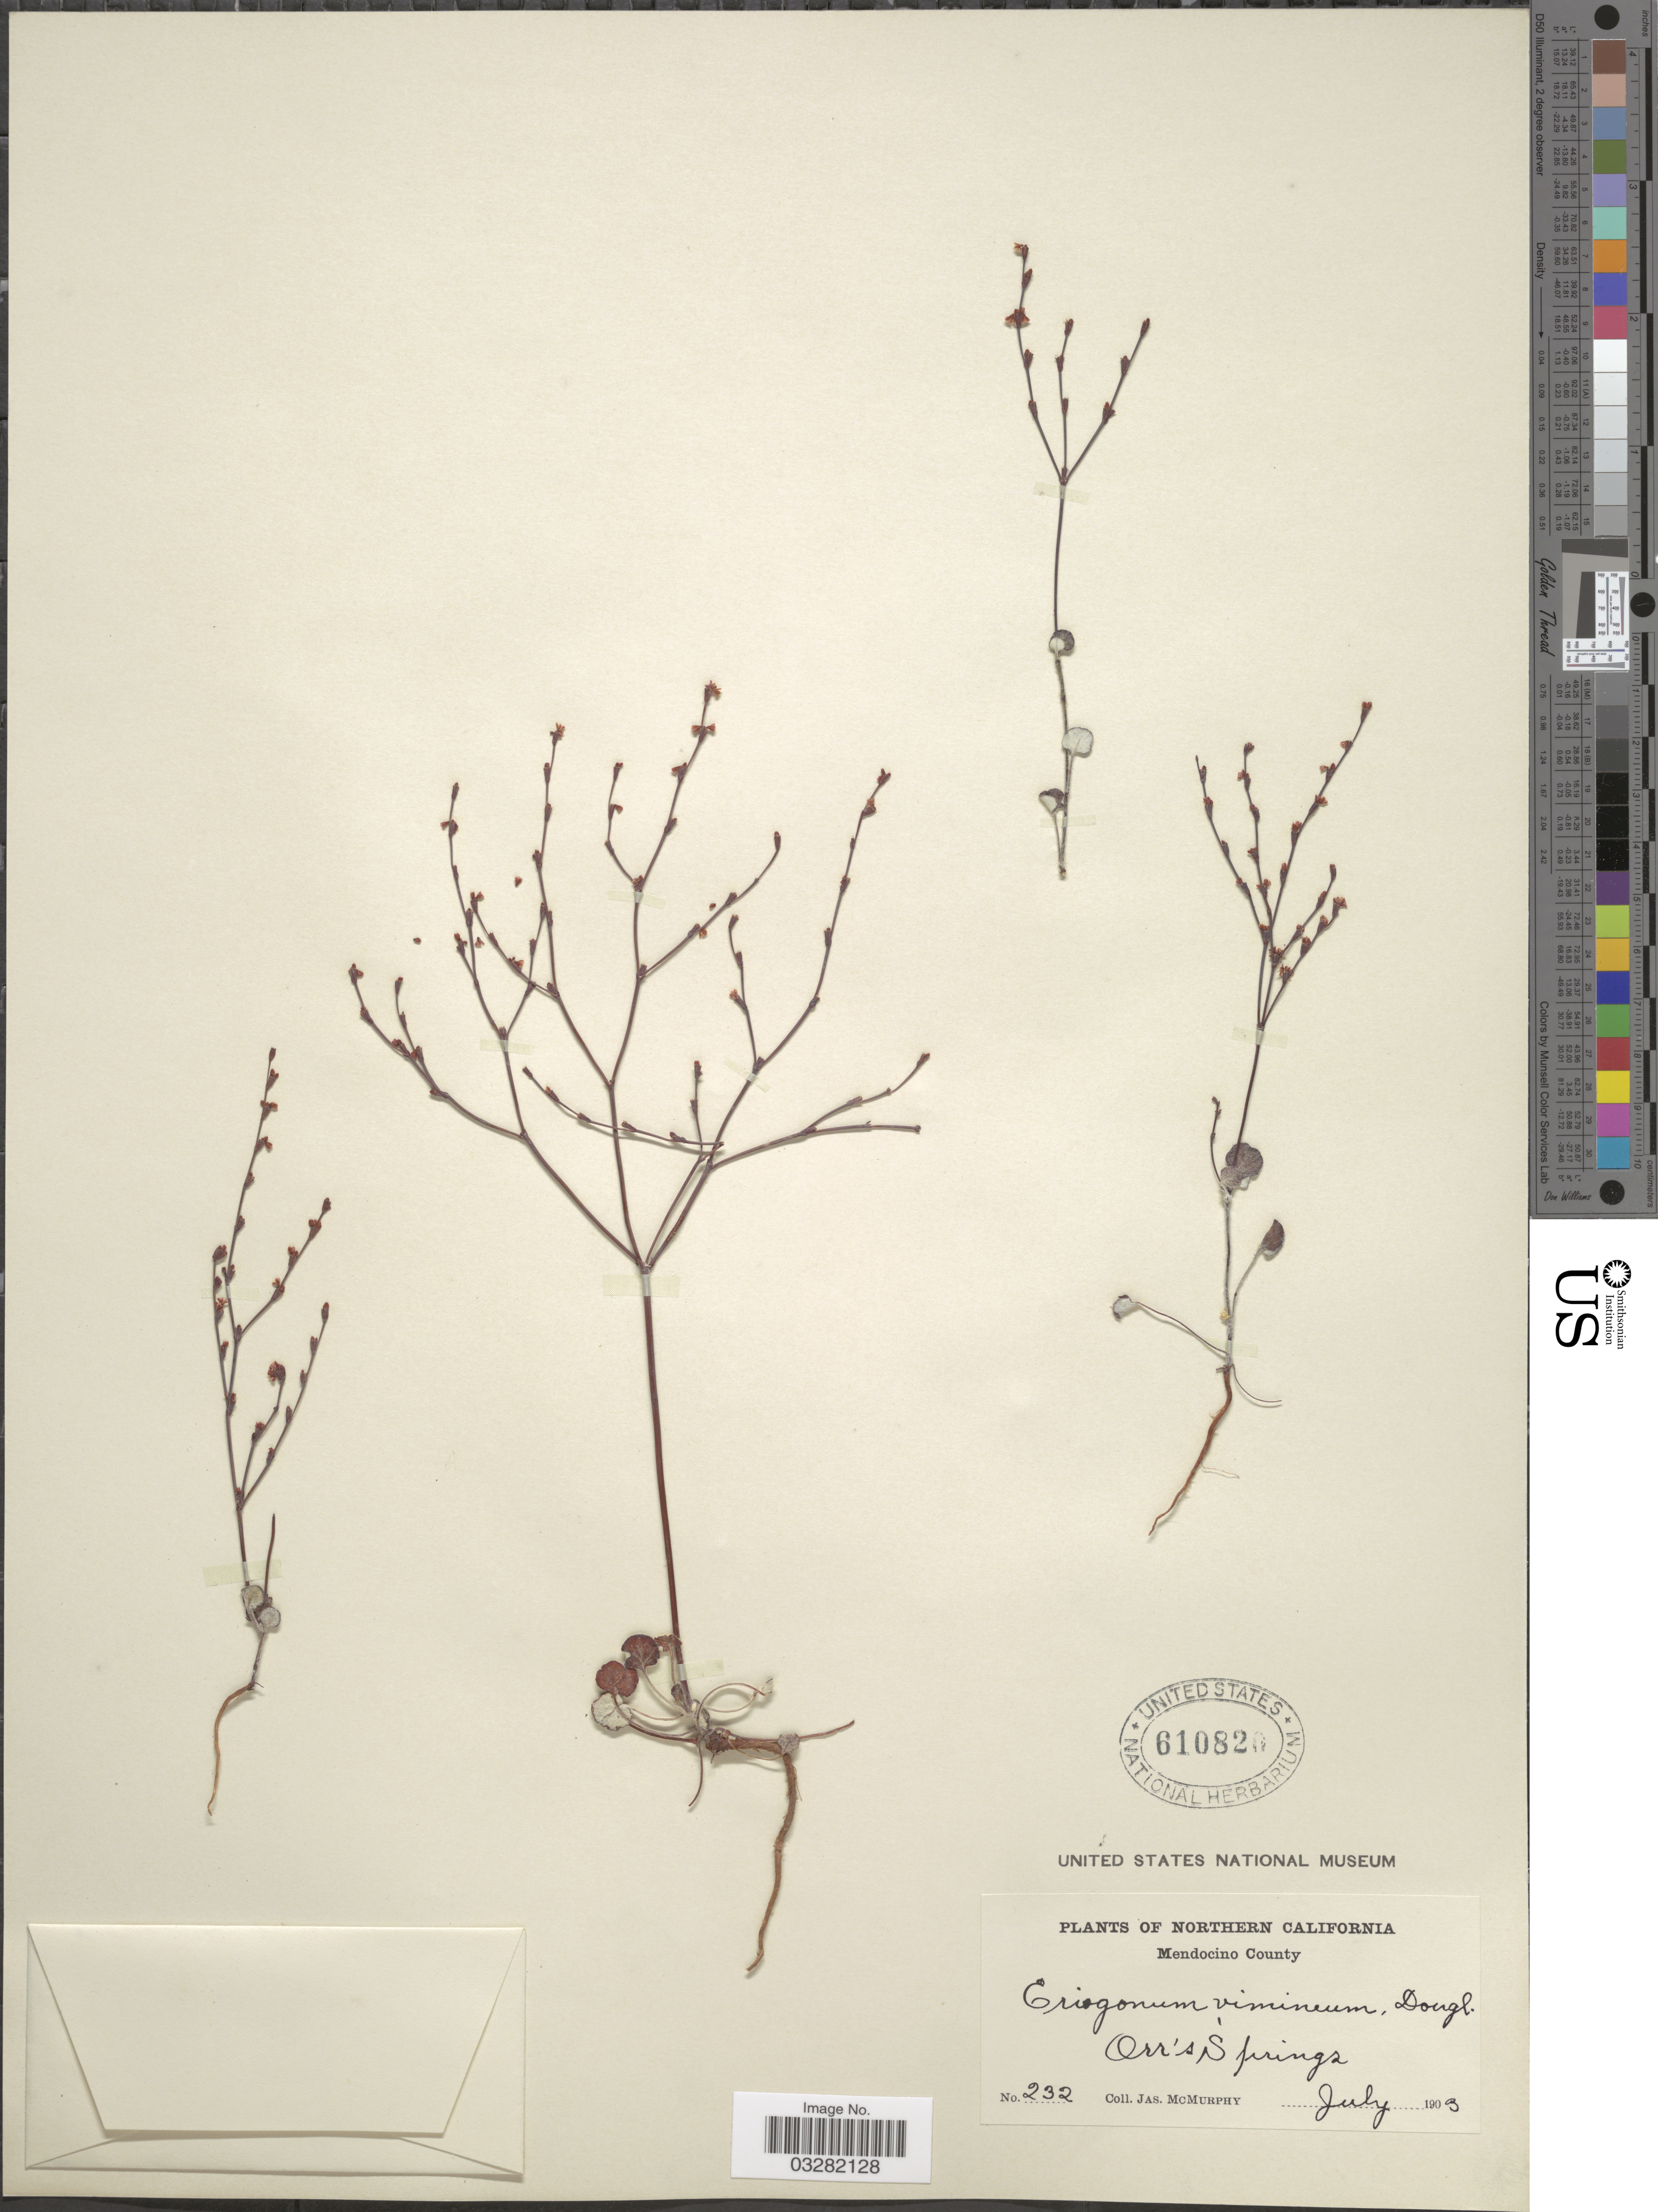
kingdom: Plantae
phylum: Tracheophyta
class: Magnoliopsida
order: Caryophyllales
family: Polygonaceae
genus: Eriogonum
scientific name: Eriogonum vimineum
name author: Douglas ex Benth.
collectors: J. McMurphy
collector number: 232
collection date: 1903-07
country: United States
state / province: California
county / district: Mendocino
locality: Northern California. Mendocino County. Orr's Springs.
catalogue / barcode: US 610820